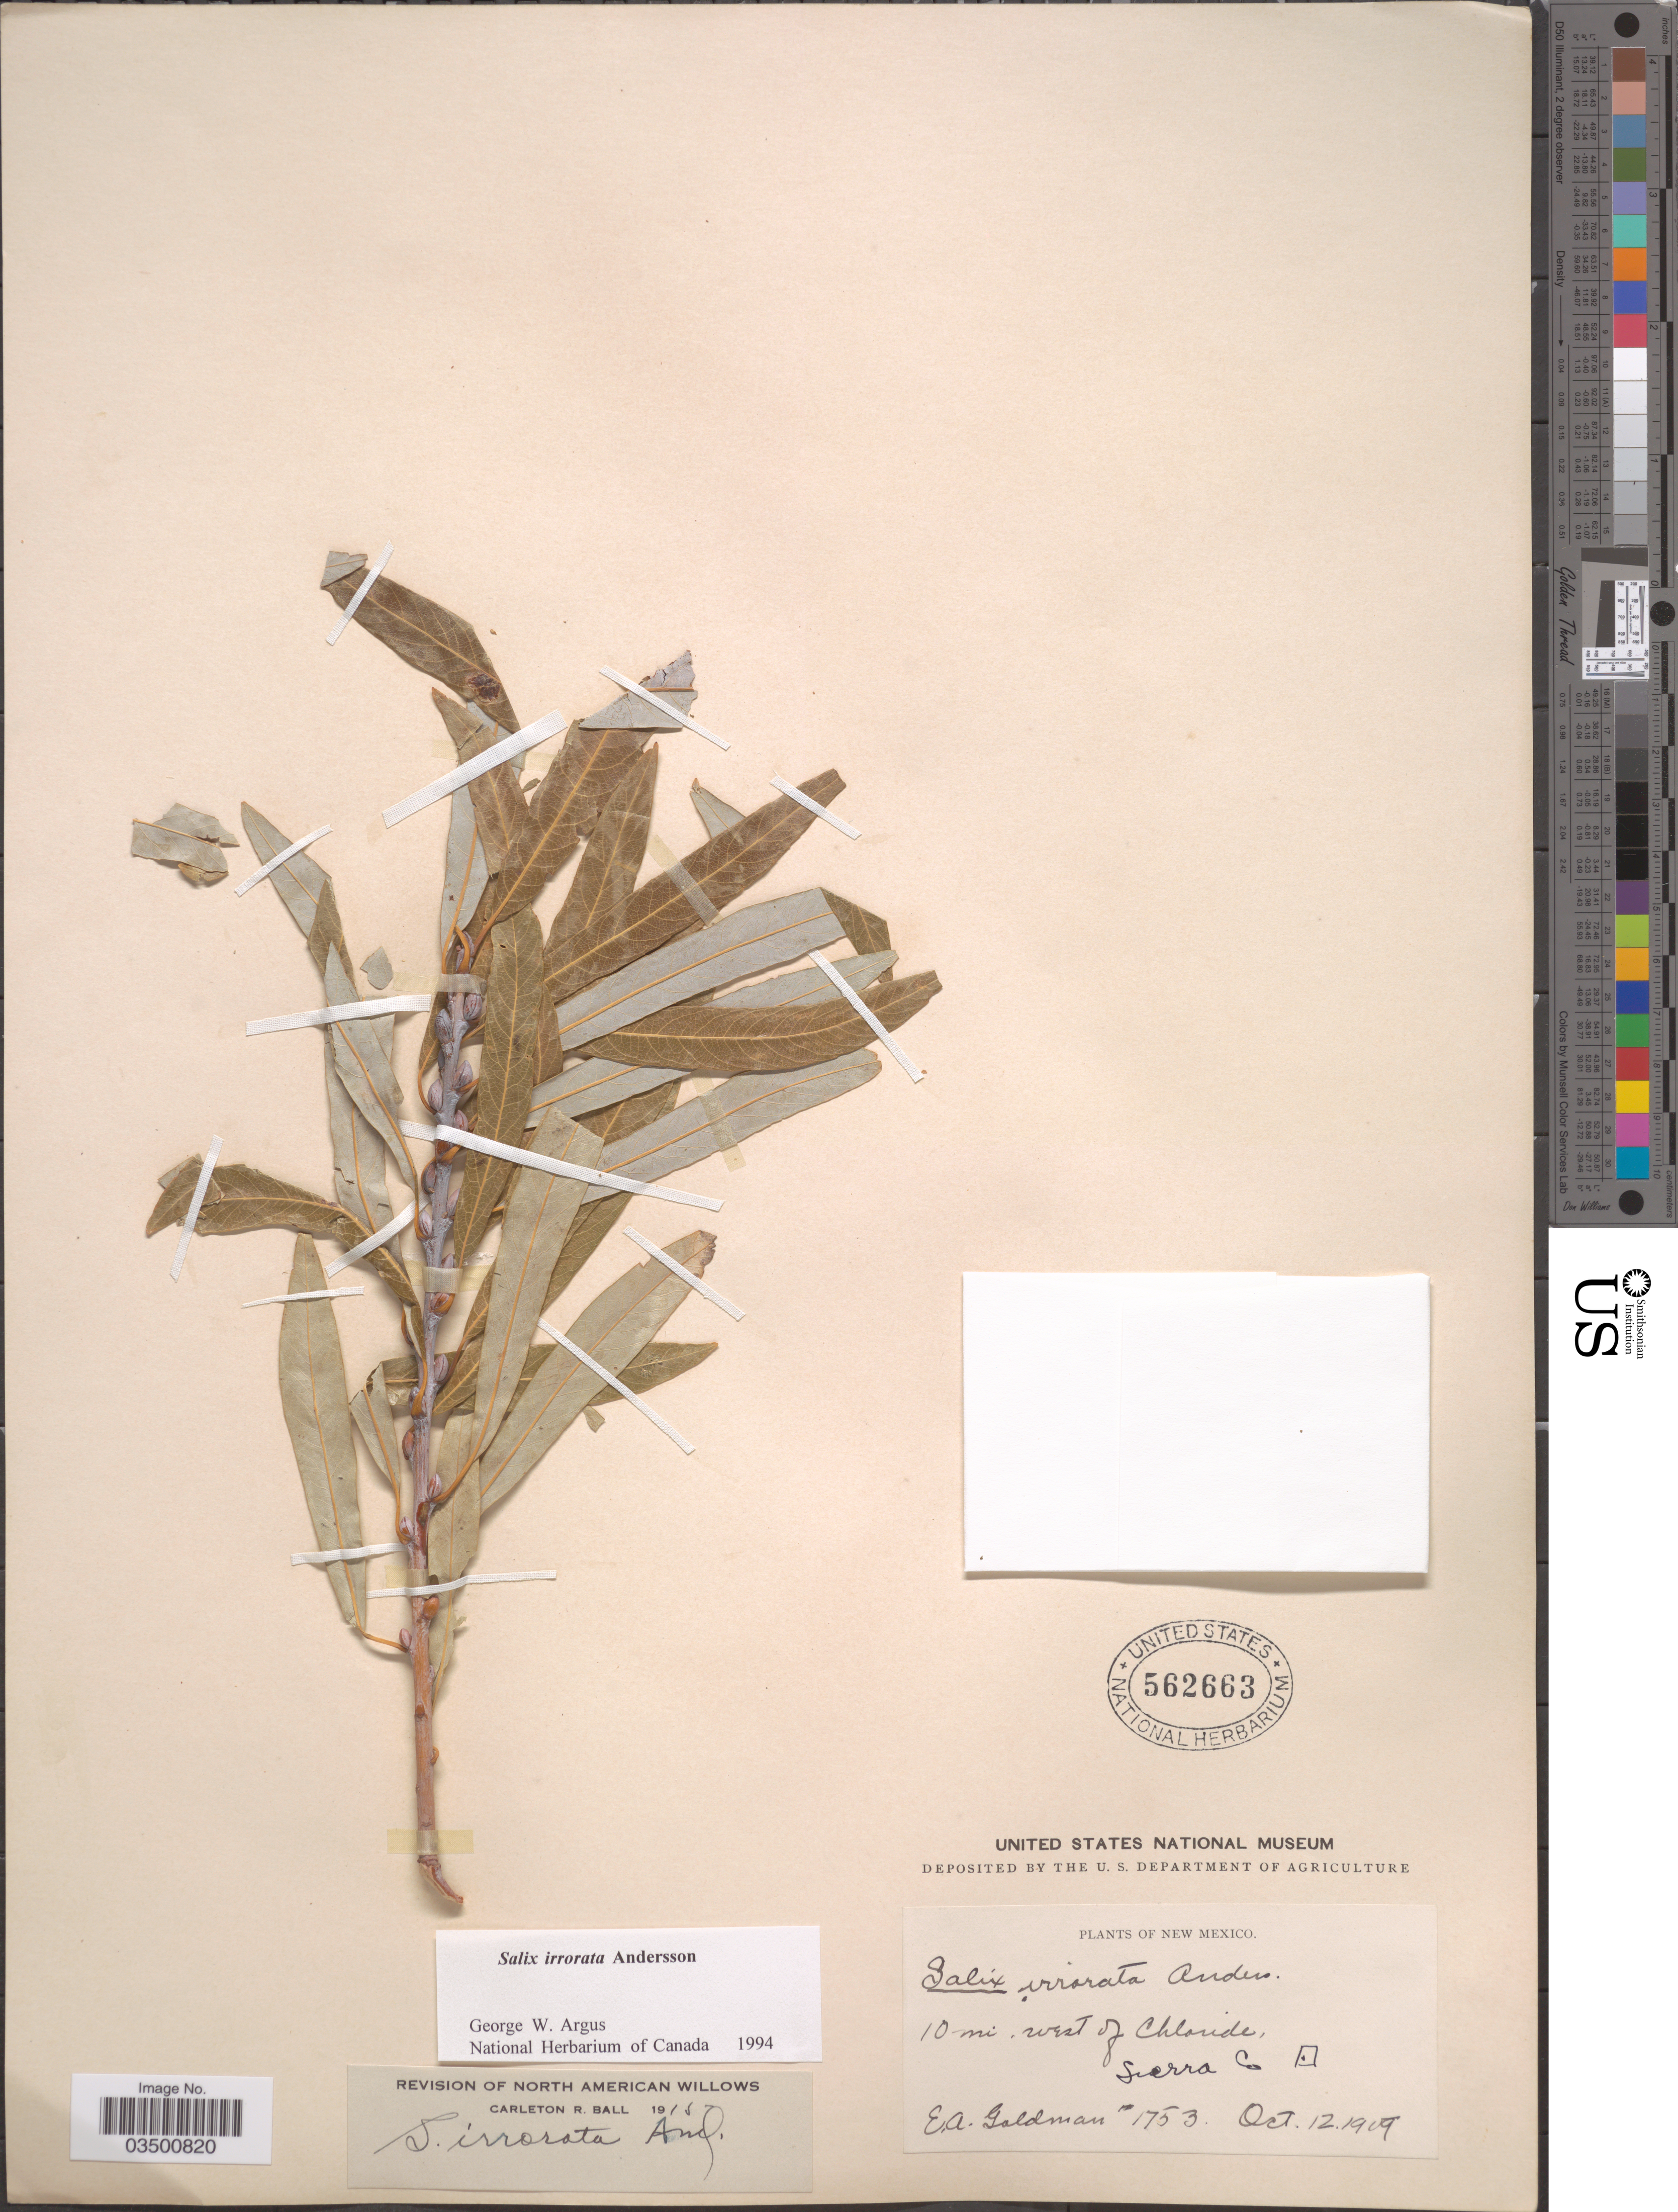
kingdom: Plantae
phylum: Tracheophyta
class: Magnoliopsida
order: Malpighiales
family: Salicaceae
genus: Salix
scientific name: Salix irrorata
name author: Andersson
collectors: E. A. Goldman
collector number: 1753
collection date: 1909-10-12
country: United States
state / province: New Mexico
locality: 10 mi. west of Chloride, Sierra Co.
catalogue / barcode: US 562663